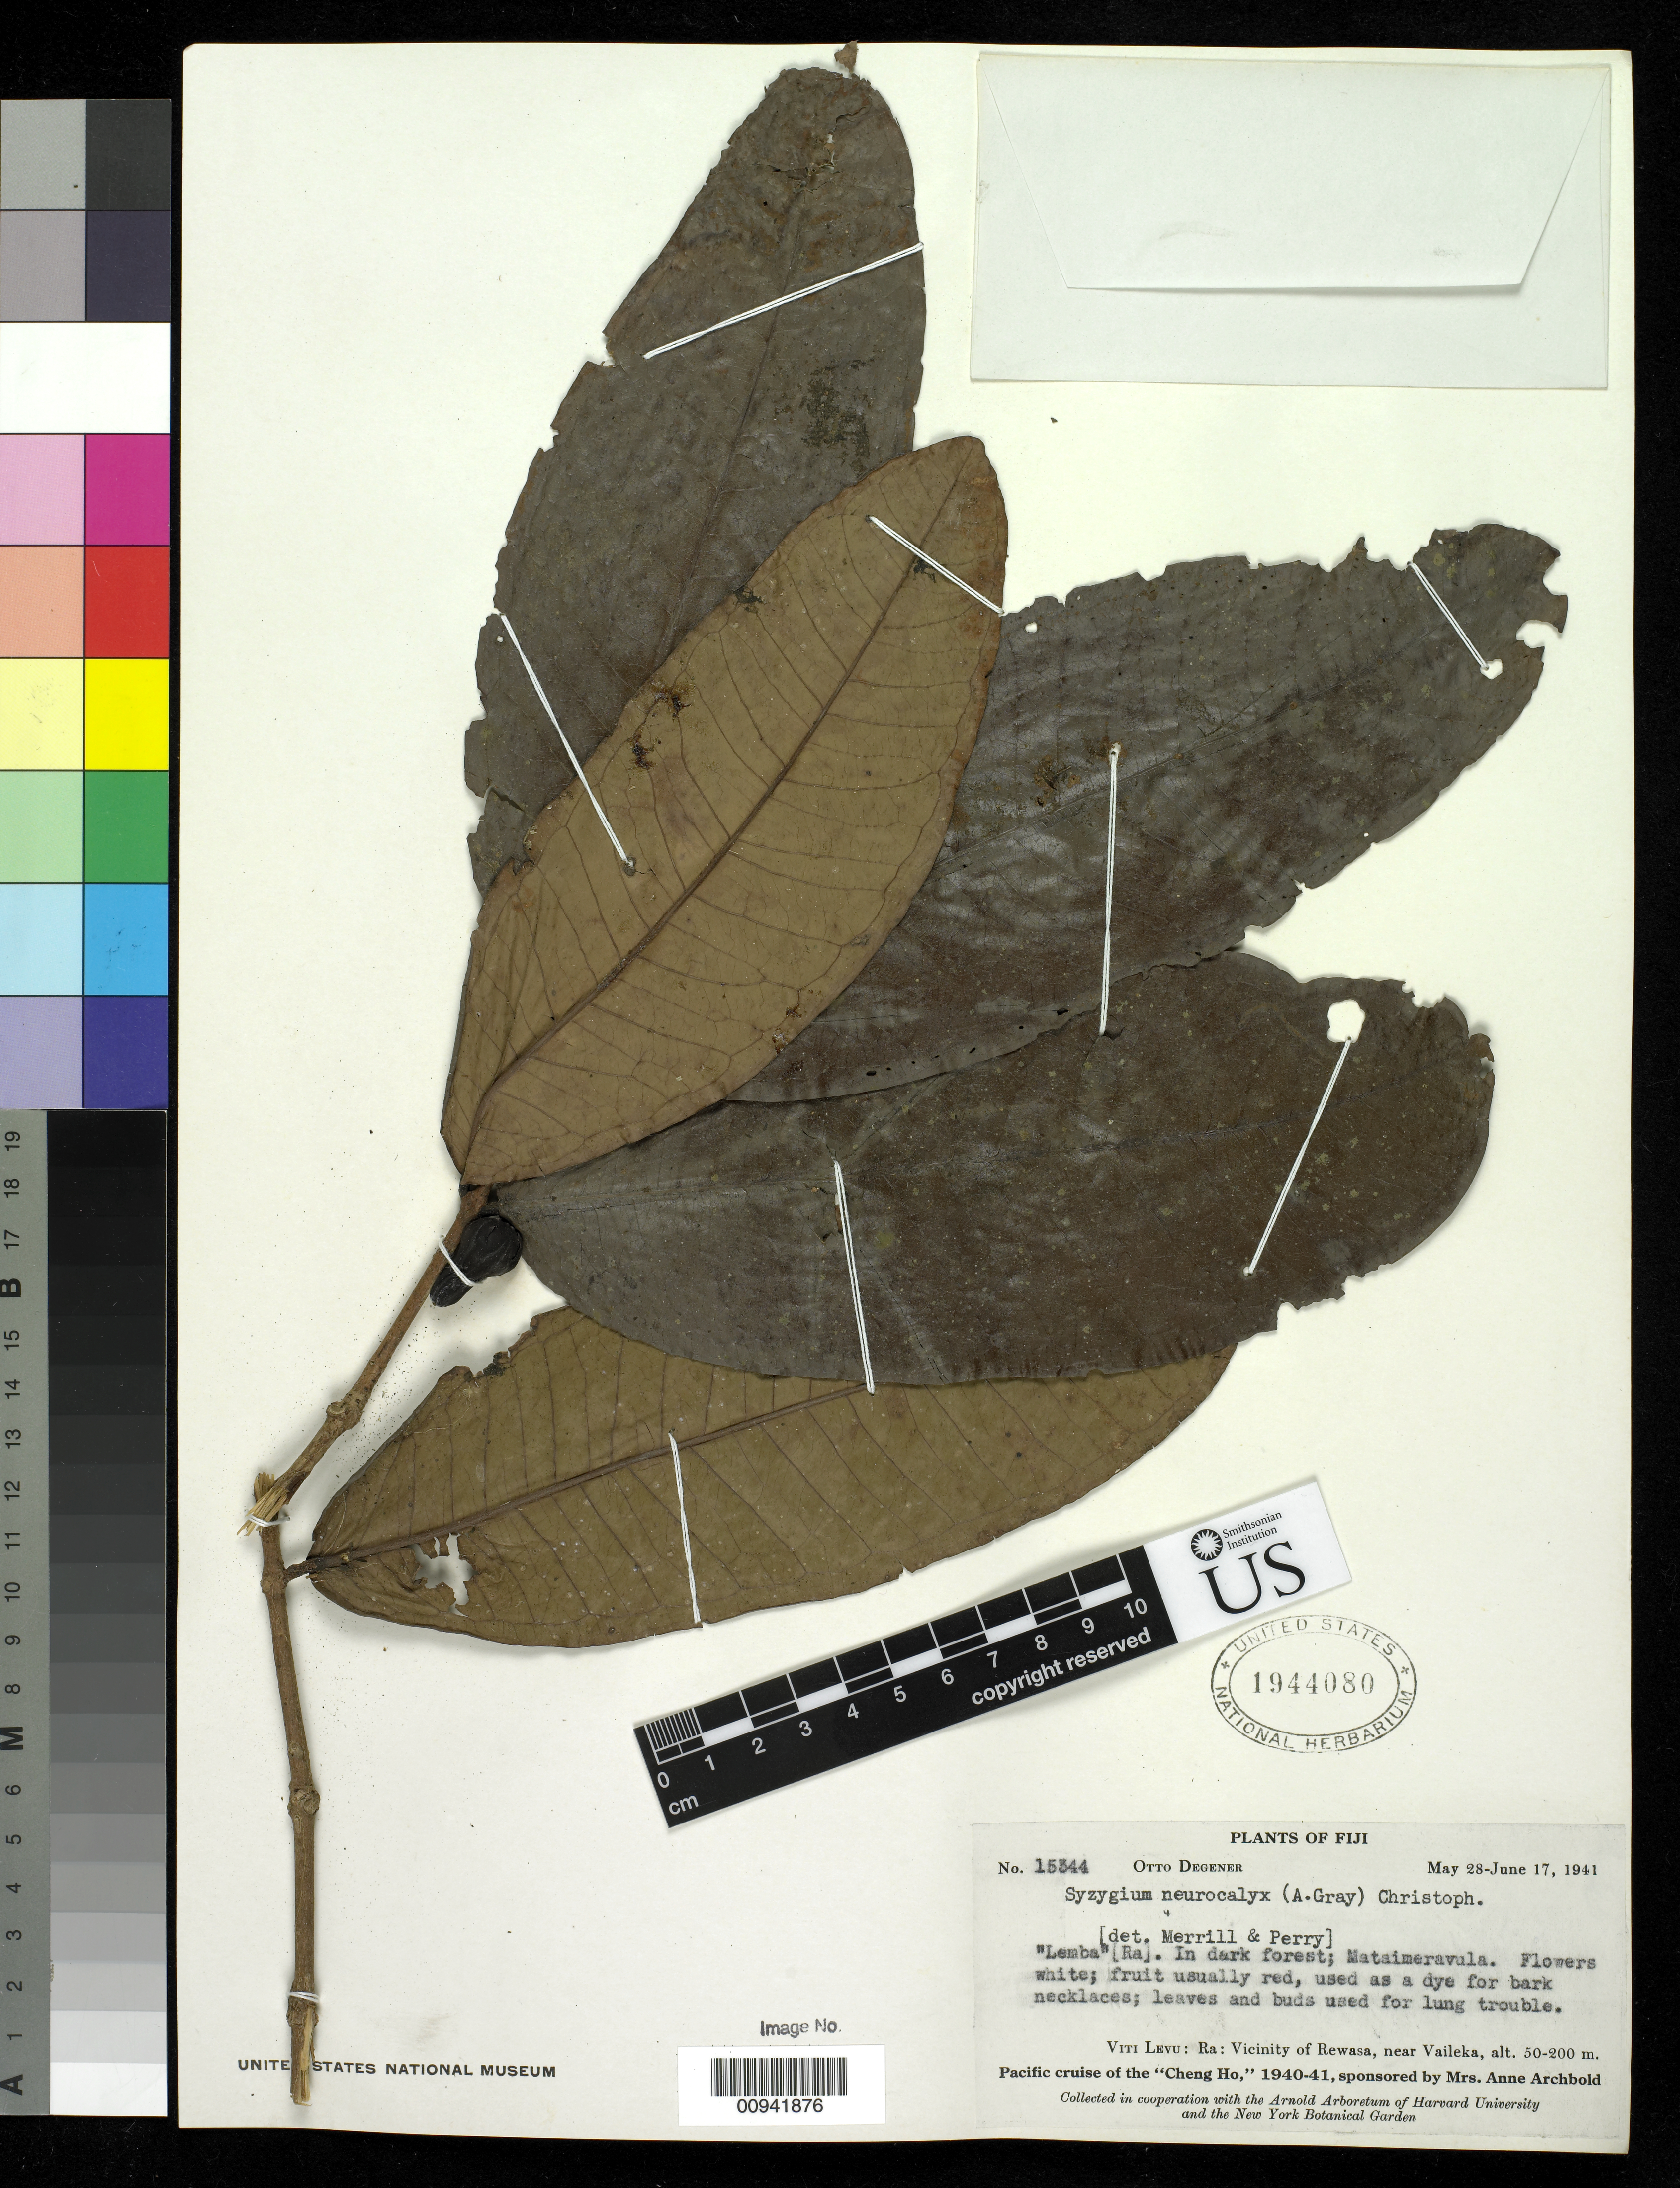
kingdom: Plantae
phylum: Tracheophyta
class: Magnoliopsida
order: Myrtales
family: Myrtaceae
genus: Syzygium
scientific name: Syzygium neurocalyx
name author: (A. Gray) Christoph.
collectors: O. Degener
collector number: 15344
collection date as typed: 28 May 1941 to 17 Jun 1941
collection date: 1941-05-28/1941-06-17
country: Fiji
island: Viti Levu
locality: Ra: Vicinity of Rewasa, near Vaileka. Mataimeravula.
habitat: In dark forest.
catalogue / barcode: US 1944080